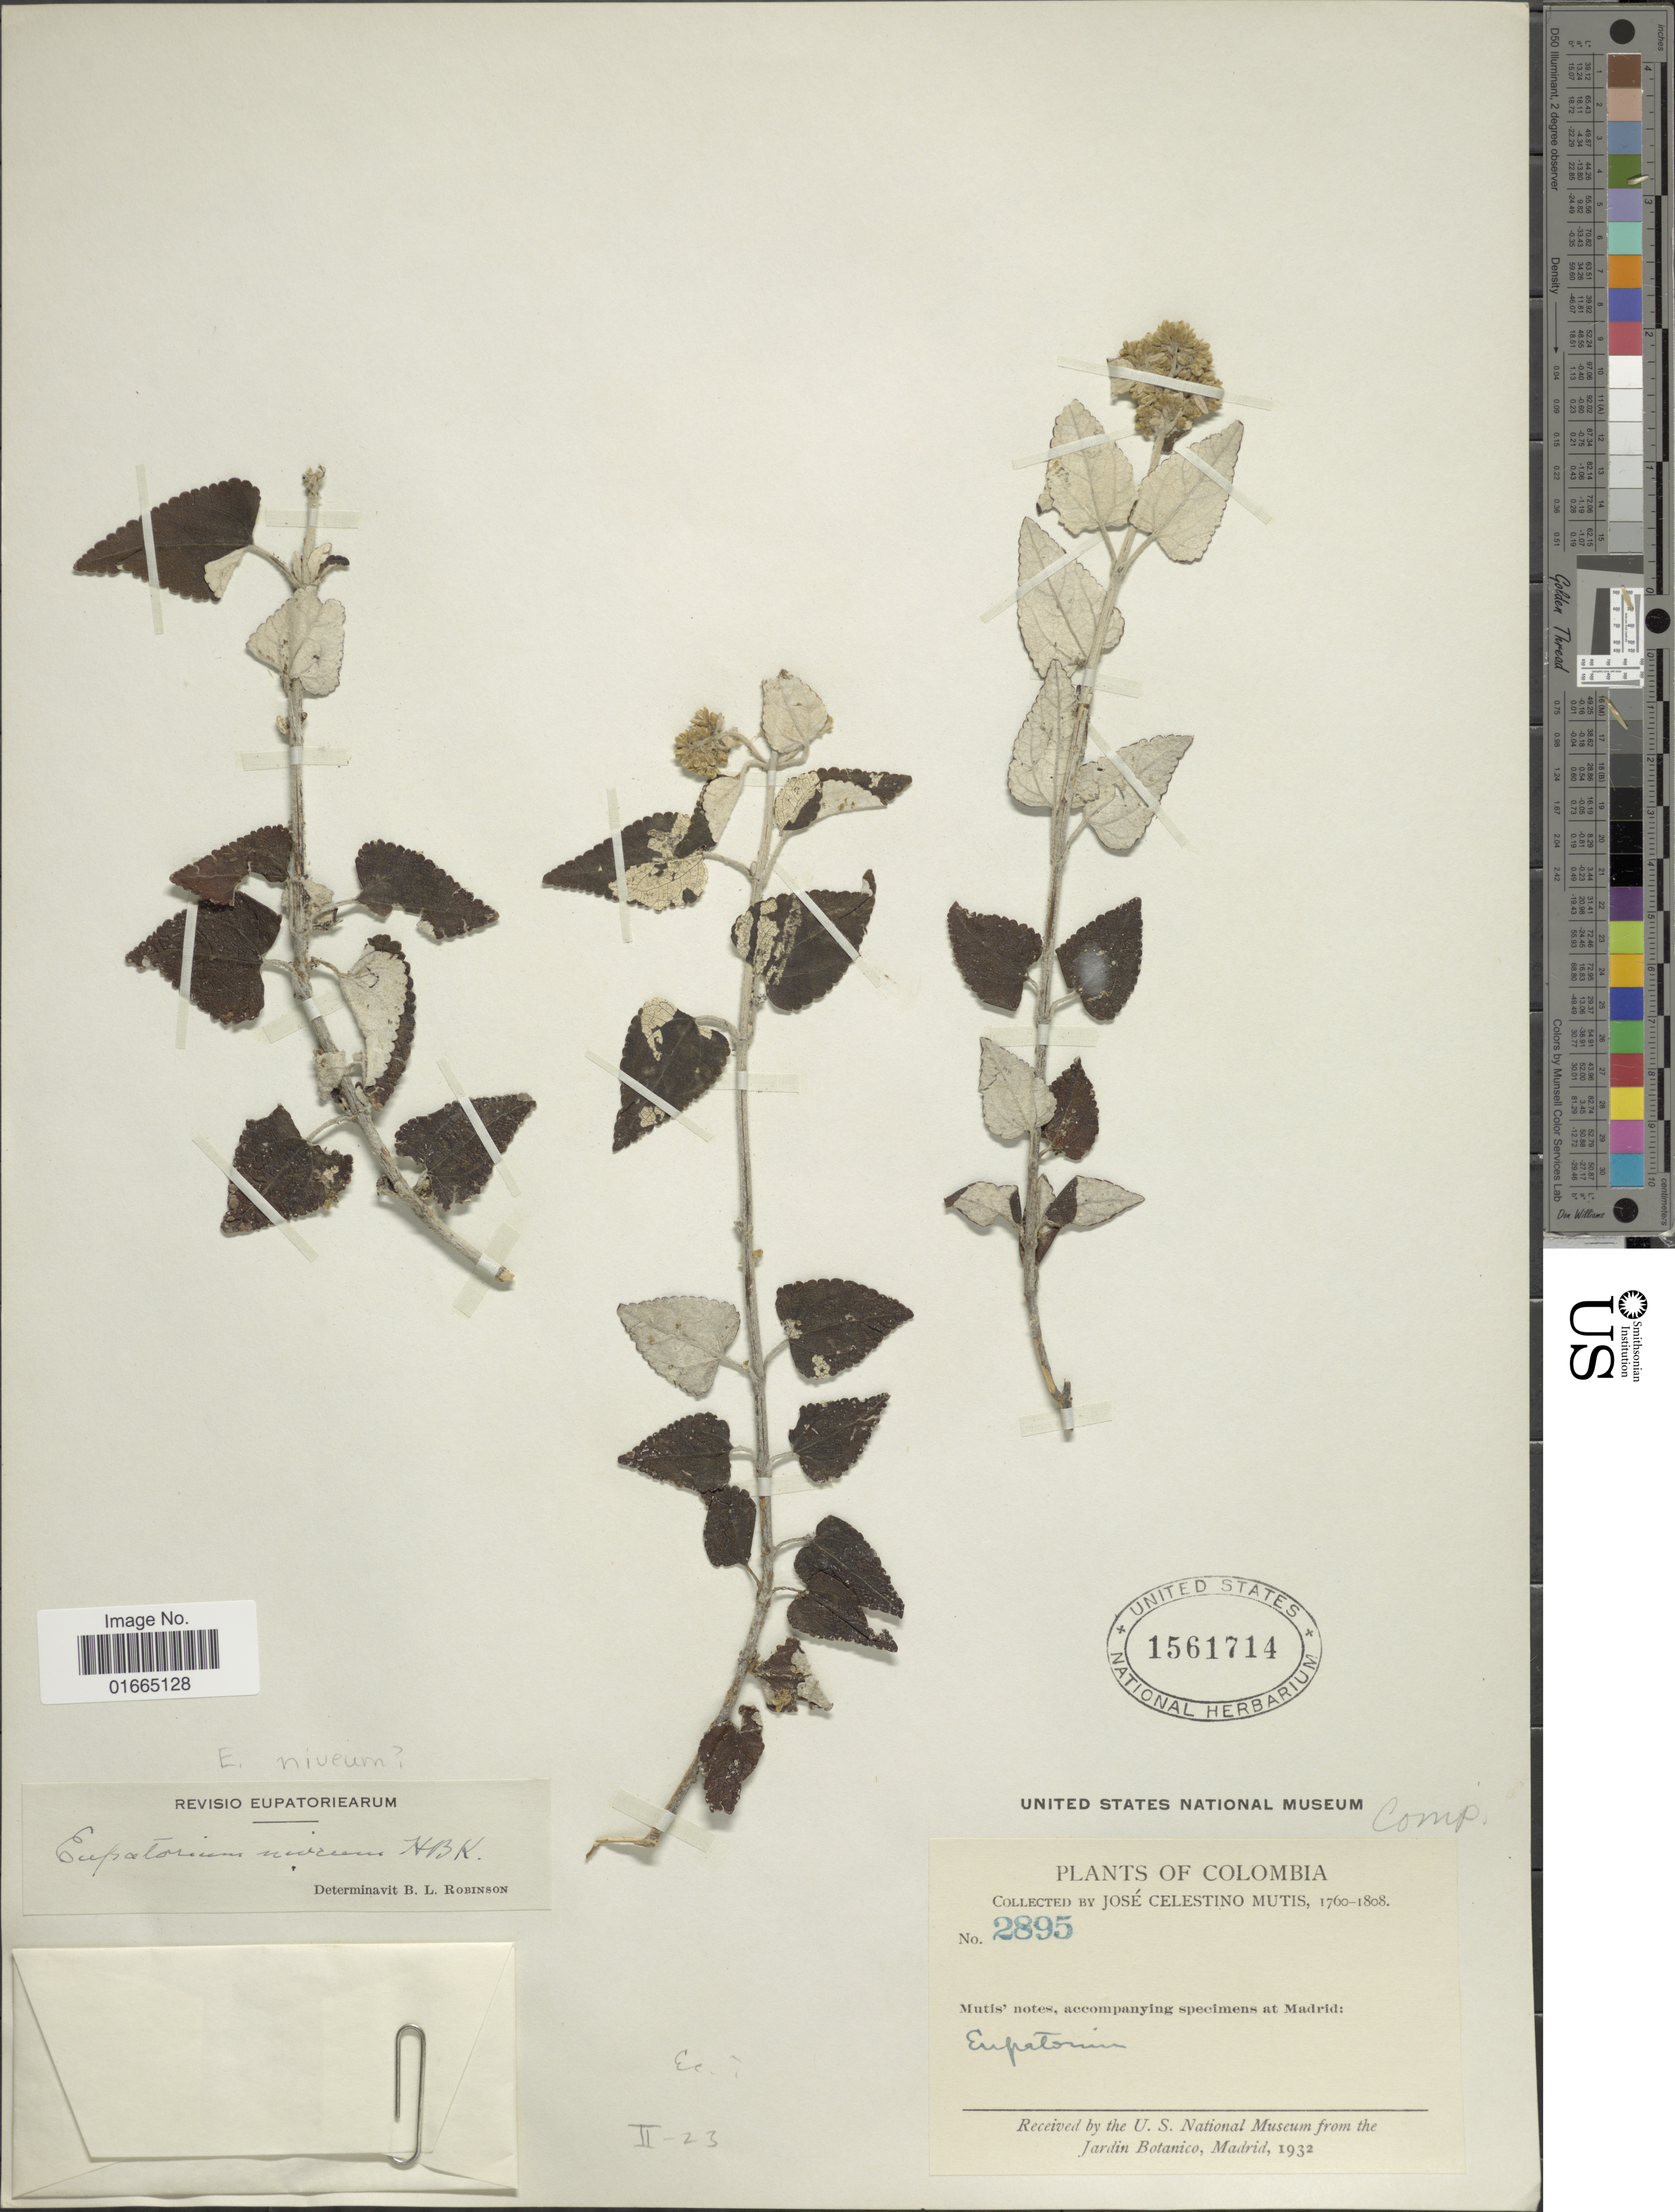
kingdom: Plantae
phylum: Tracheophyta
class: Magnoliopsida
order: Asterales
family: Asteraceae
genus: Cronquistianthus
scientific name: Cronquistianthus niveus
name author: (Kunth) R.M. King & H. Rob.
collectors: J. C. B. Mutis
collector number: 2895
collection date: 1760/1808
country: Colombia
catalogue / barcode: US 1561714